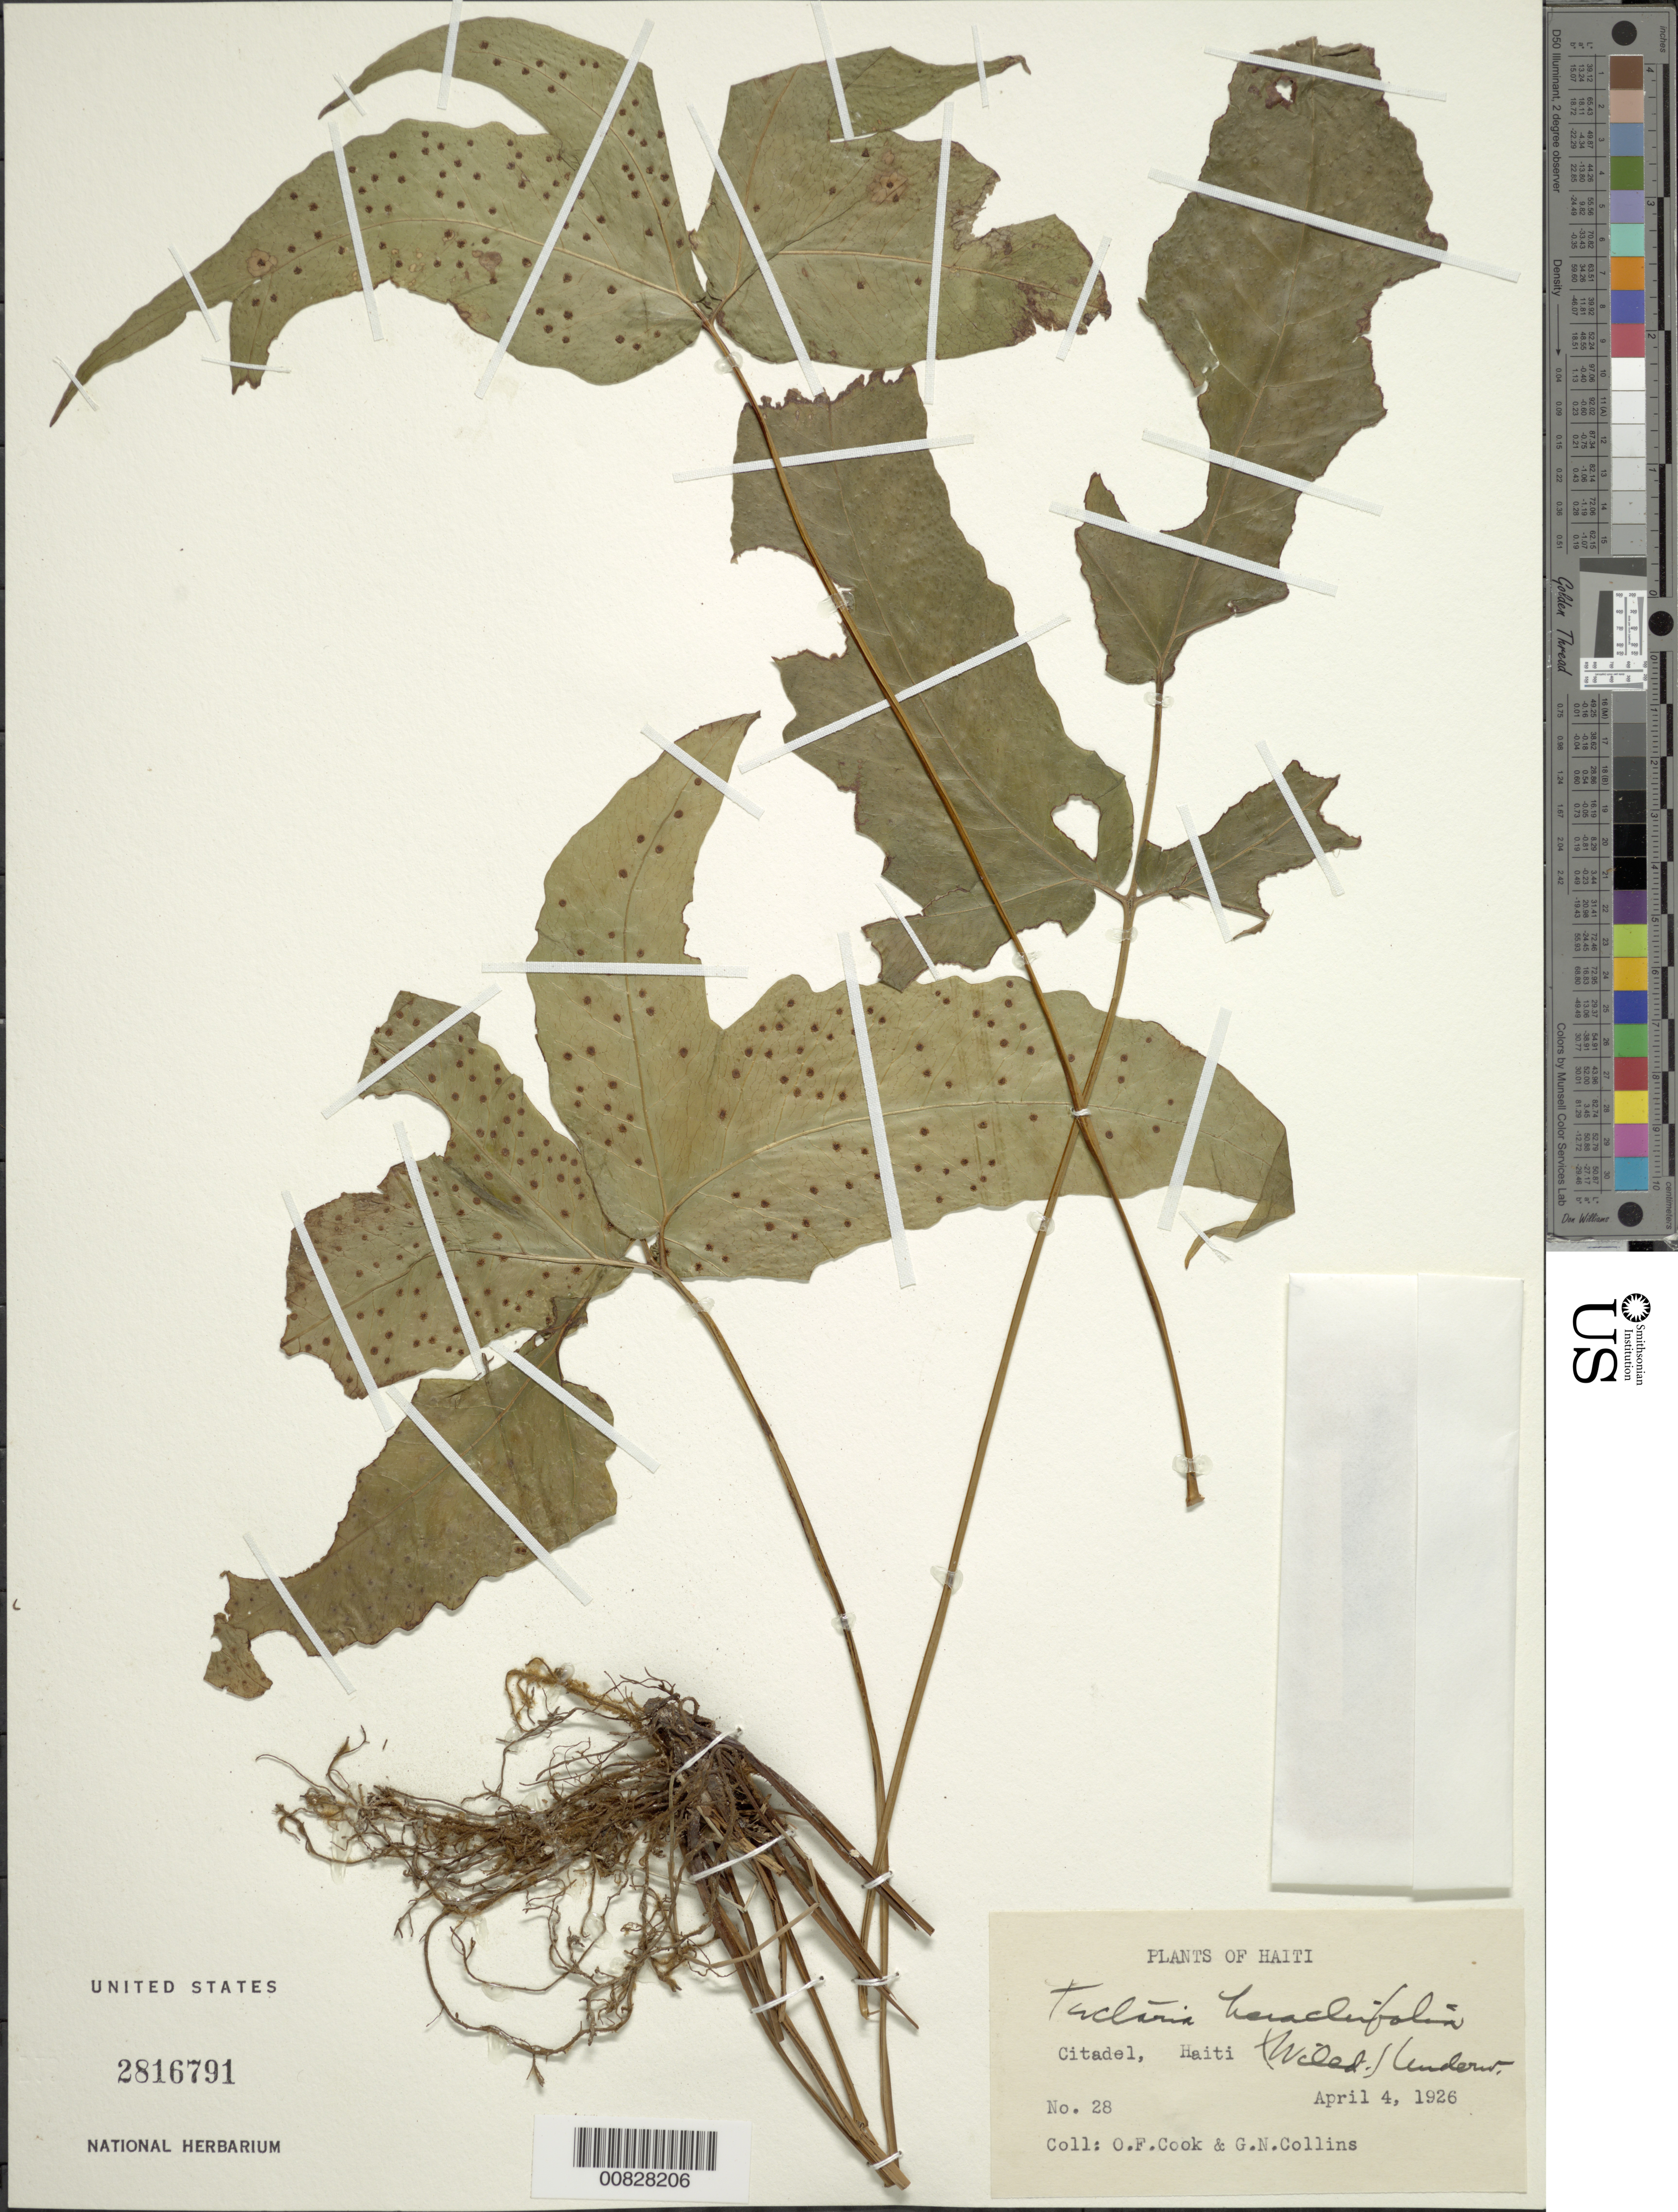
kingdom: Plantae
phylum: Tracheophyta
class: Polypodiopsida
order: Polypodiales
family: Tectariaceae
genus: Tectaria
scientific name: Tectaria heracleifolia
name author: (Willd.) Underw.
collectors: O. F. Cook & G. Collins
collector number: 28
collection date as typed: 04 Apr 1926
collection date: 1926-04-04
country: Haiti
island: Hispaniola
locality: Citadel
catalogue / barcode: US 2816791